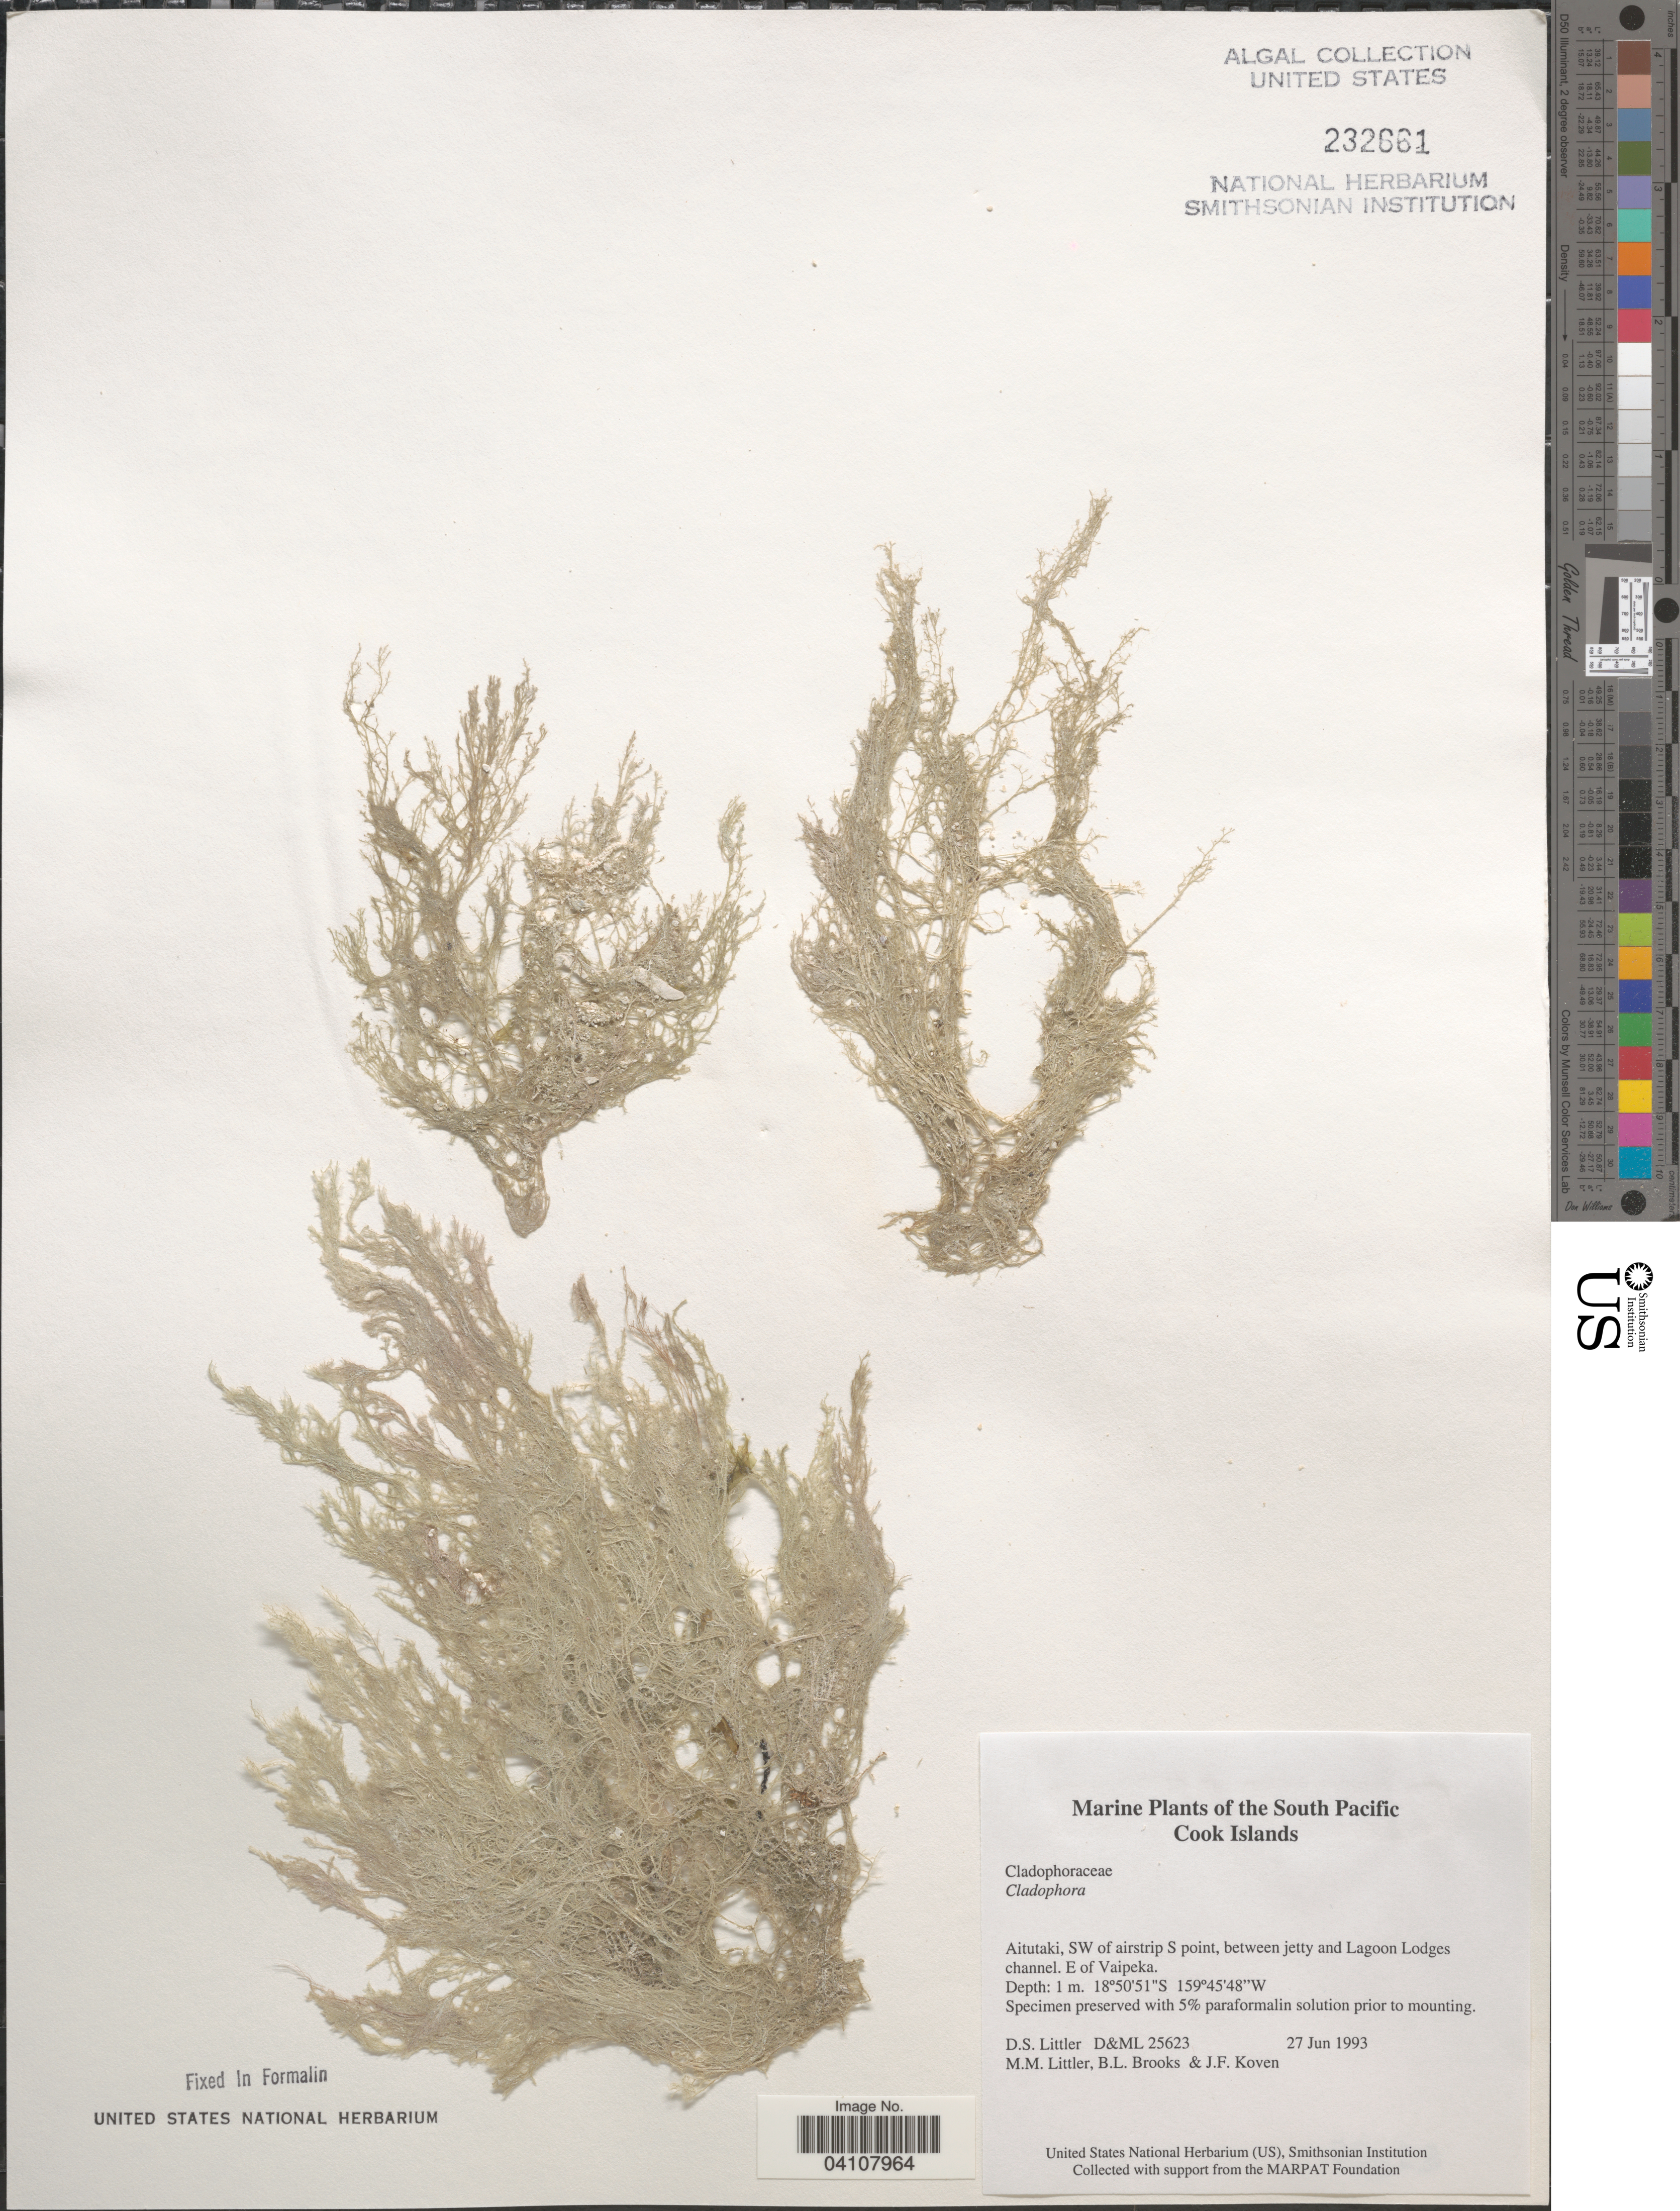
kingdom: Plantae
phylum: Chlorophyta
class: Ulvophyceae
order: Cladophorales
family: Cladophoraceae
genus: Cladophora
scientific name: Cladophora sp.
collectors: D. S. Littler, B. Brooks & J. Koven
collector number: D&ML25623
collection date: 1993-06-27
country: Cook Islands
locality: The South Pacific. Aitutaki, SW of airstrip S point, between jetty and Lagoon Lodges channel. E of Vaipeka.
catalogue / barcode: US 232661